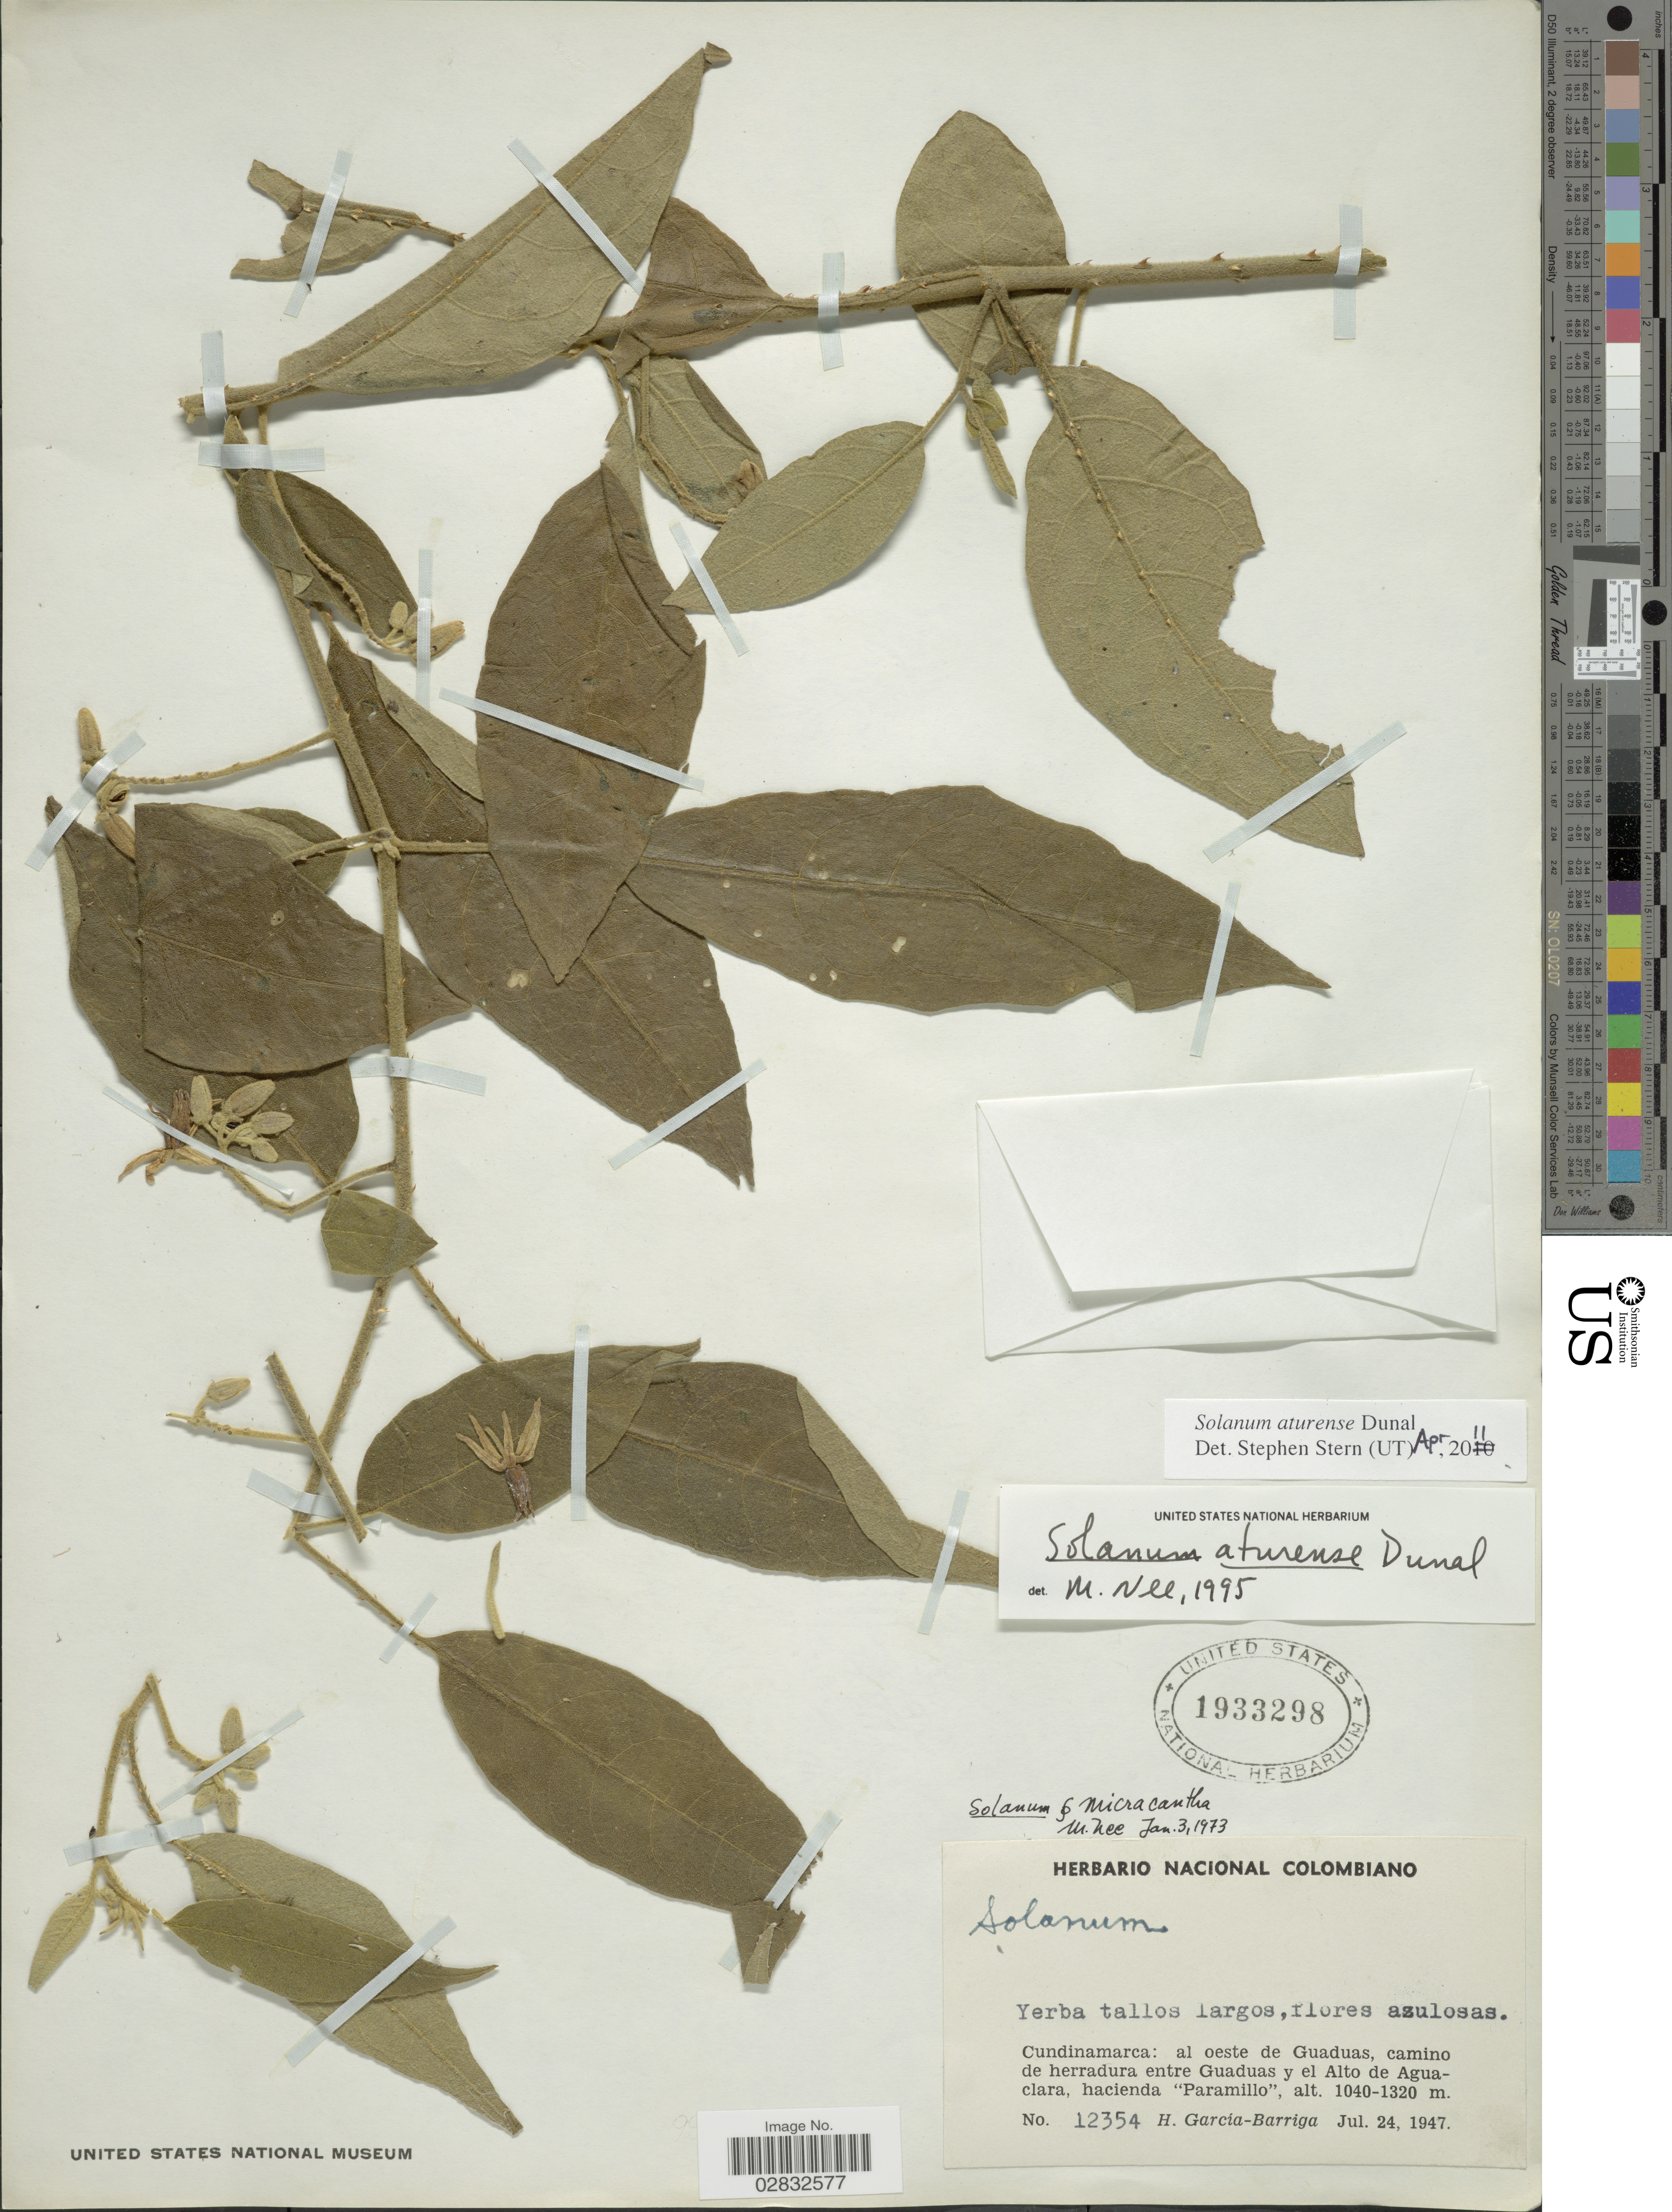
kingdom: Plantae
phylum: Tracheophyta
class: Magnoliopsida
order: Solanales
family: Solanaceae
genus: Solanum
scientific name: Solanum aturense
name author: Humb. & Bonpl. ex Dunal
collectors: H. García Barriga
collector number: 12354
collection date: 1947-07-24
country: Colombia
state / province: Cundinamarca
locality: Al oeste de Guadas, camino de herradura entre Guadas y el Alto de Aguaclara, hacienda 'Paramillo'.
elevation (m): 1040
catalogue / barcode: US 1933298